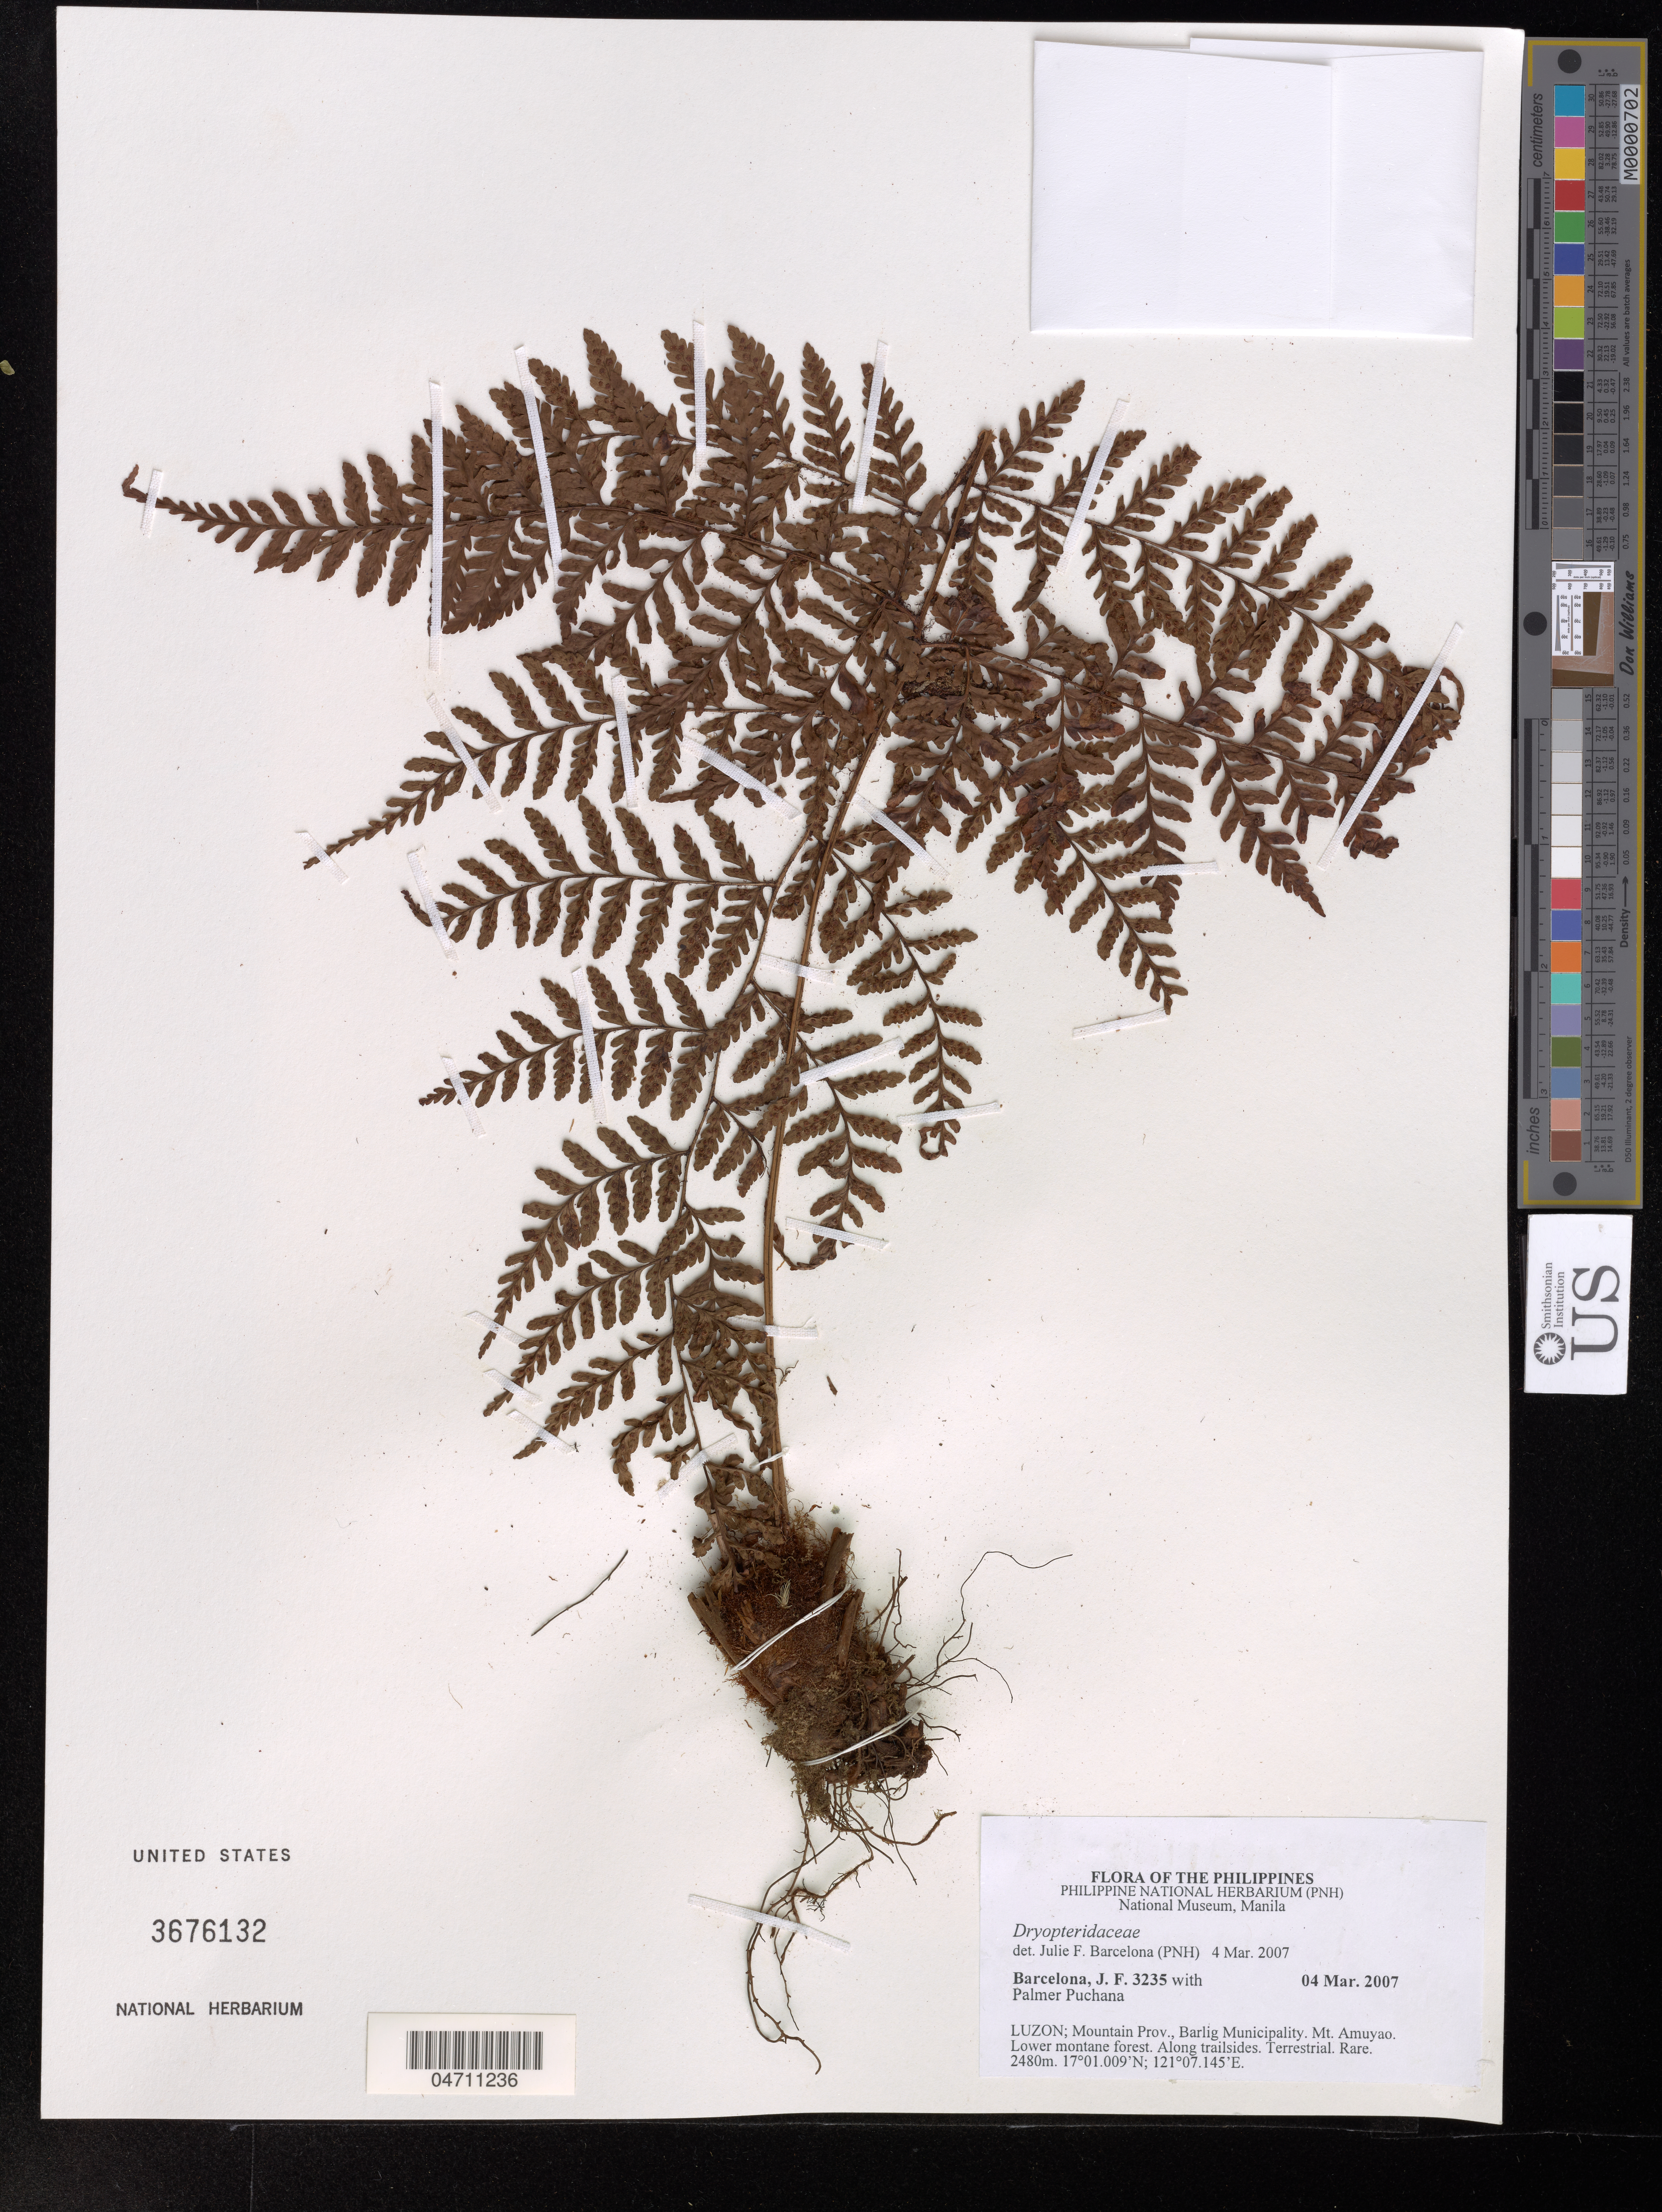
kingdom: Plantae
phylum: Tracheophyta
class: Polypodiopsida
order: Polypodiales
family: Dryopteridaceae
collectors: J. Barcelona & P. Puchana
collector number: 3235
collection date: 2007-03-04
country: Phillippines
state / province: Central Luzon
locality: Mountain Prov. Barlig Municipality, Mt. Amuyao.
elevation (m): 2480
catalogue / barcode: US 367132